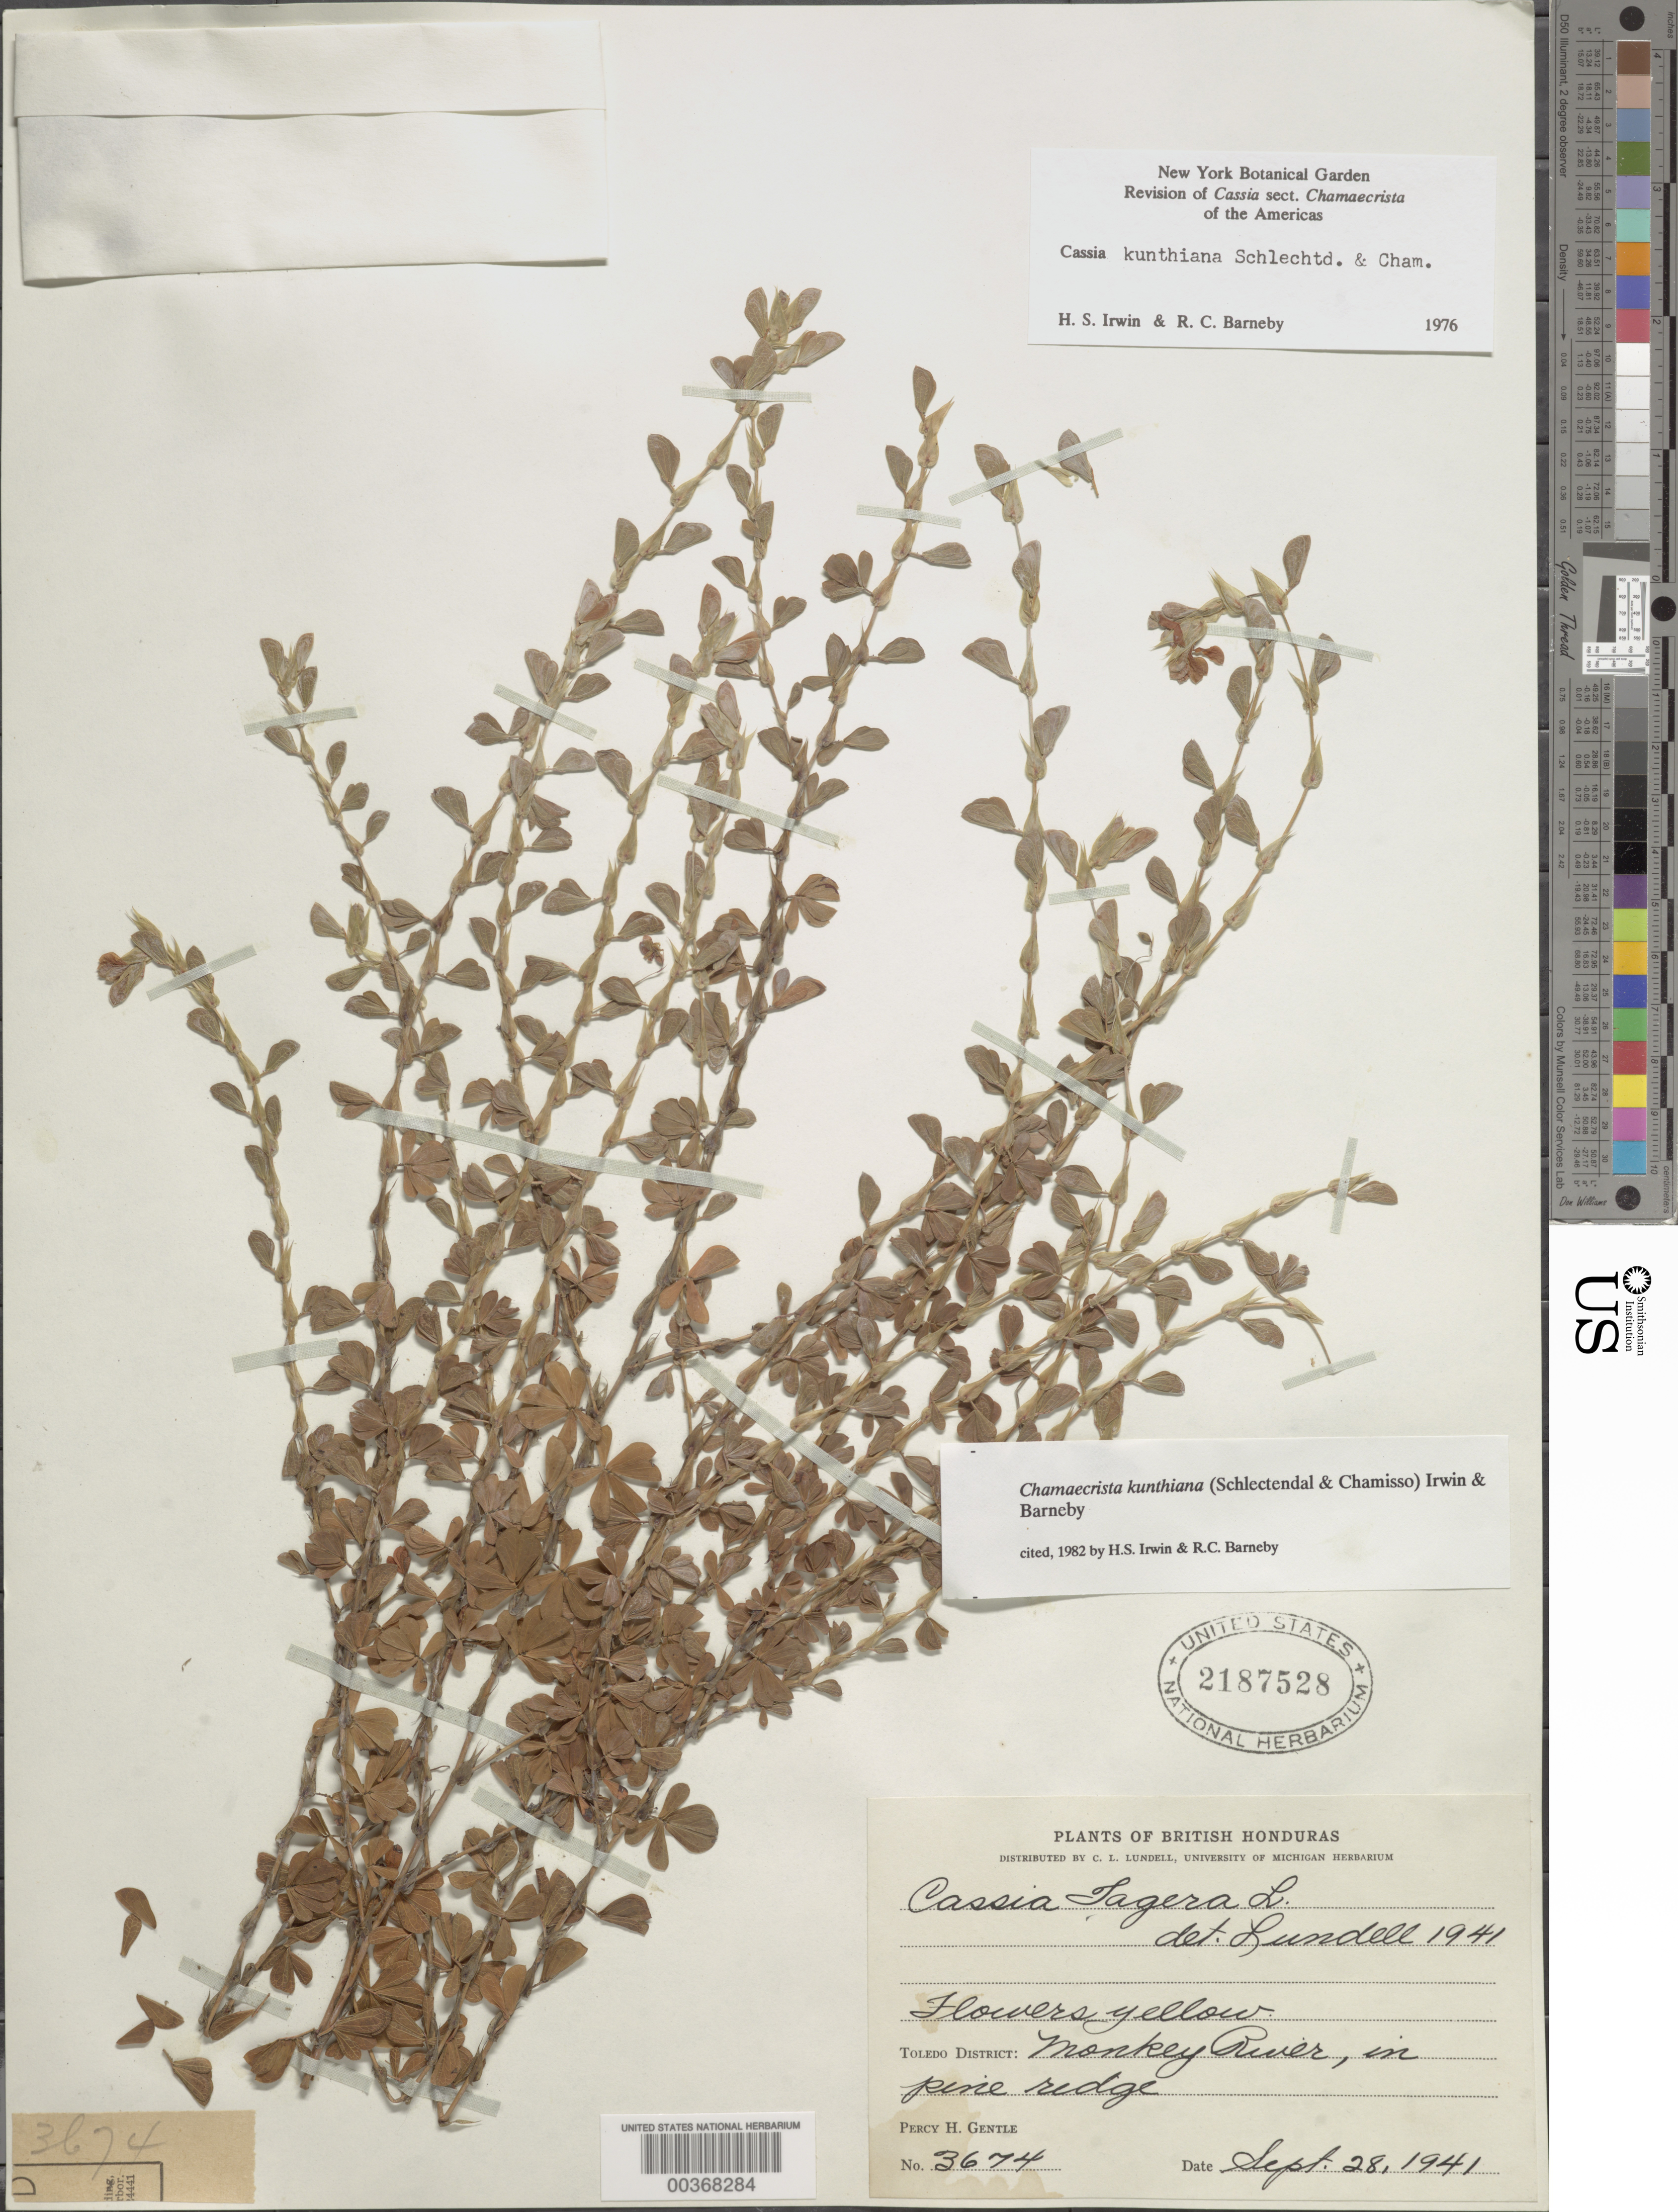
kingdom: Plantae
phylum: Tracheophyta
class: Magnoliopsida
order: Fabales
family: Fabaceae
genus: Chamaecrista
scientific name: Chamaecrista kunthiana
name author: (Schltdl. & Cham.) H.S. Irwin & Barneby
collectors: P. H. Gentle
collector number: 3674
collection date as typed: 28 Sep 1941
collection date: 1941-09-28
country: Belize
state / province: Toledo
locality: Monkey River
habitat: Pine ridge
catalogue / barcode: US 2187528